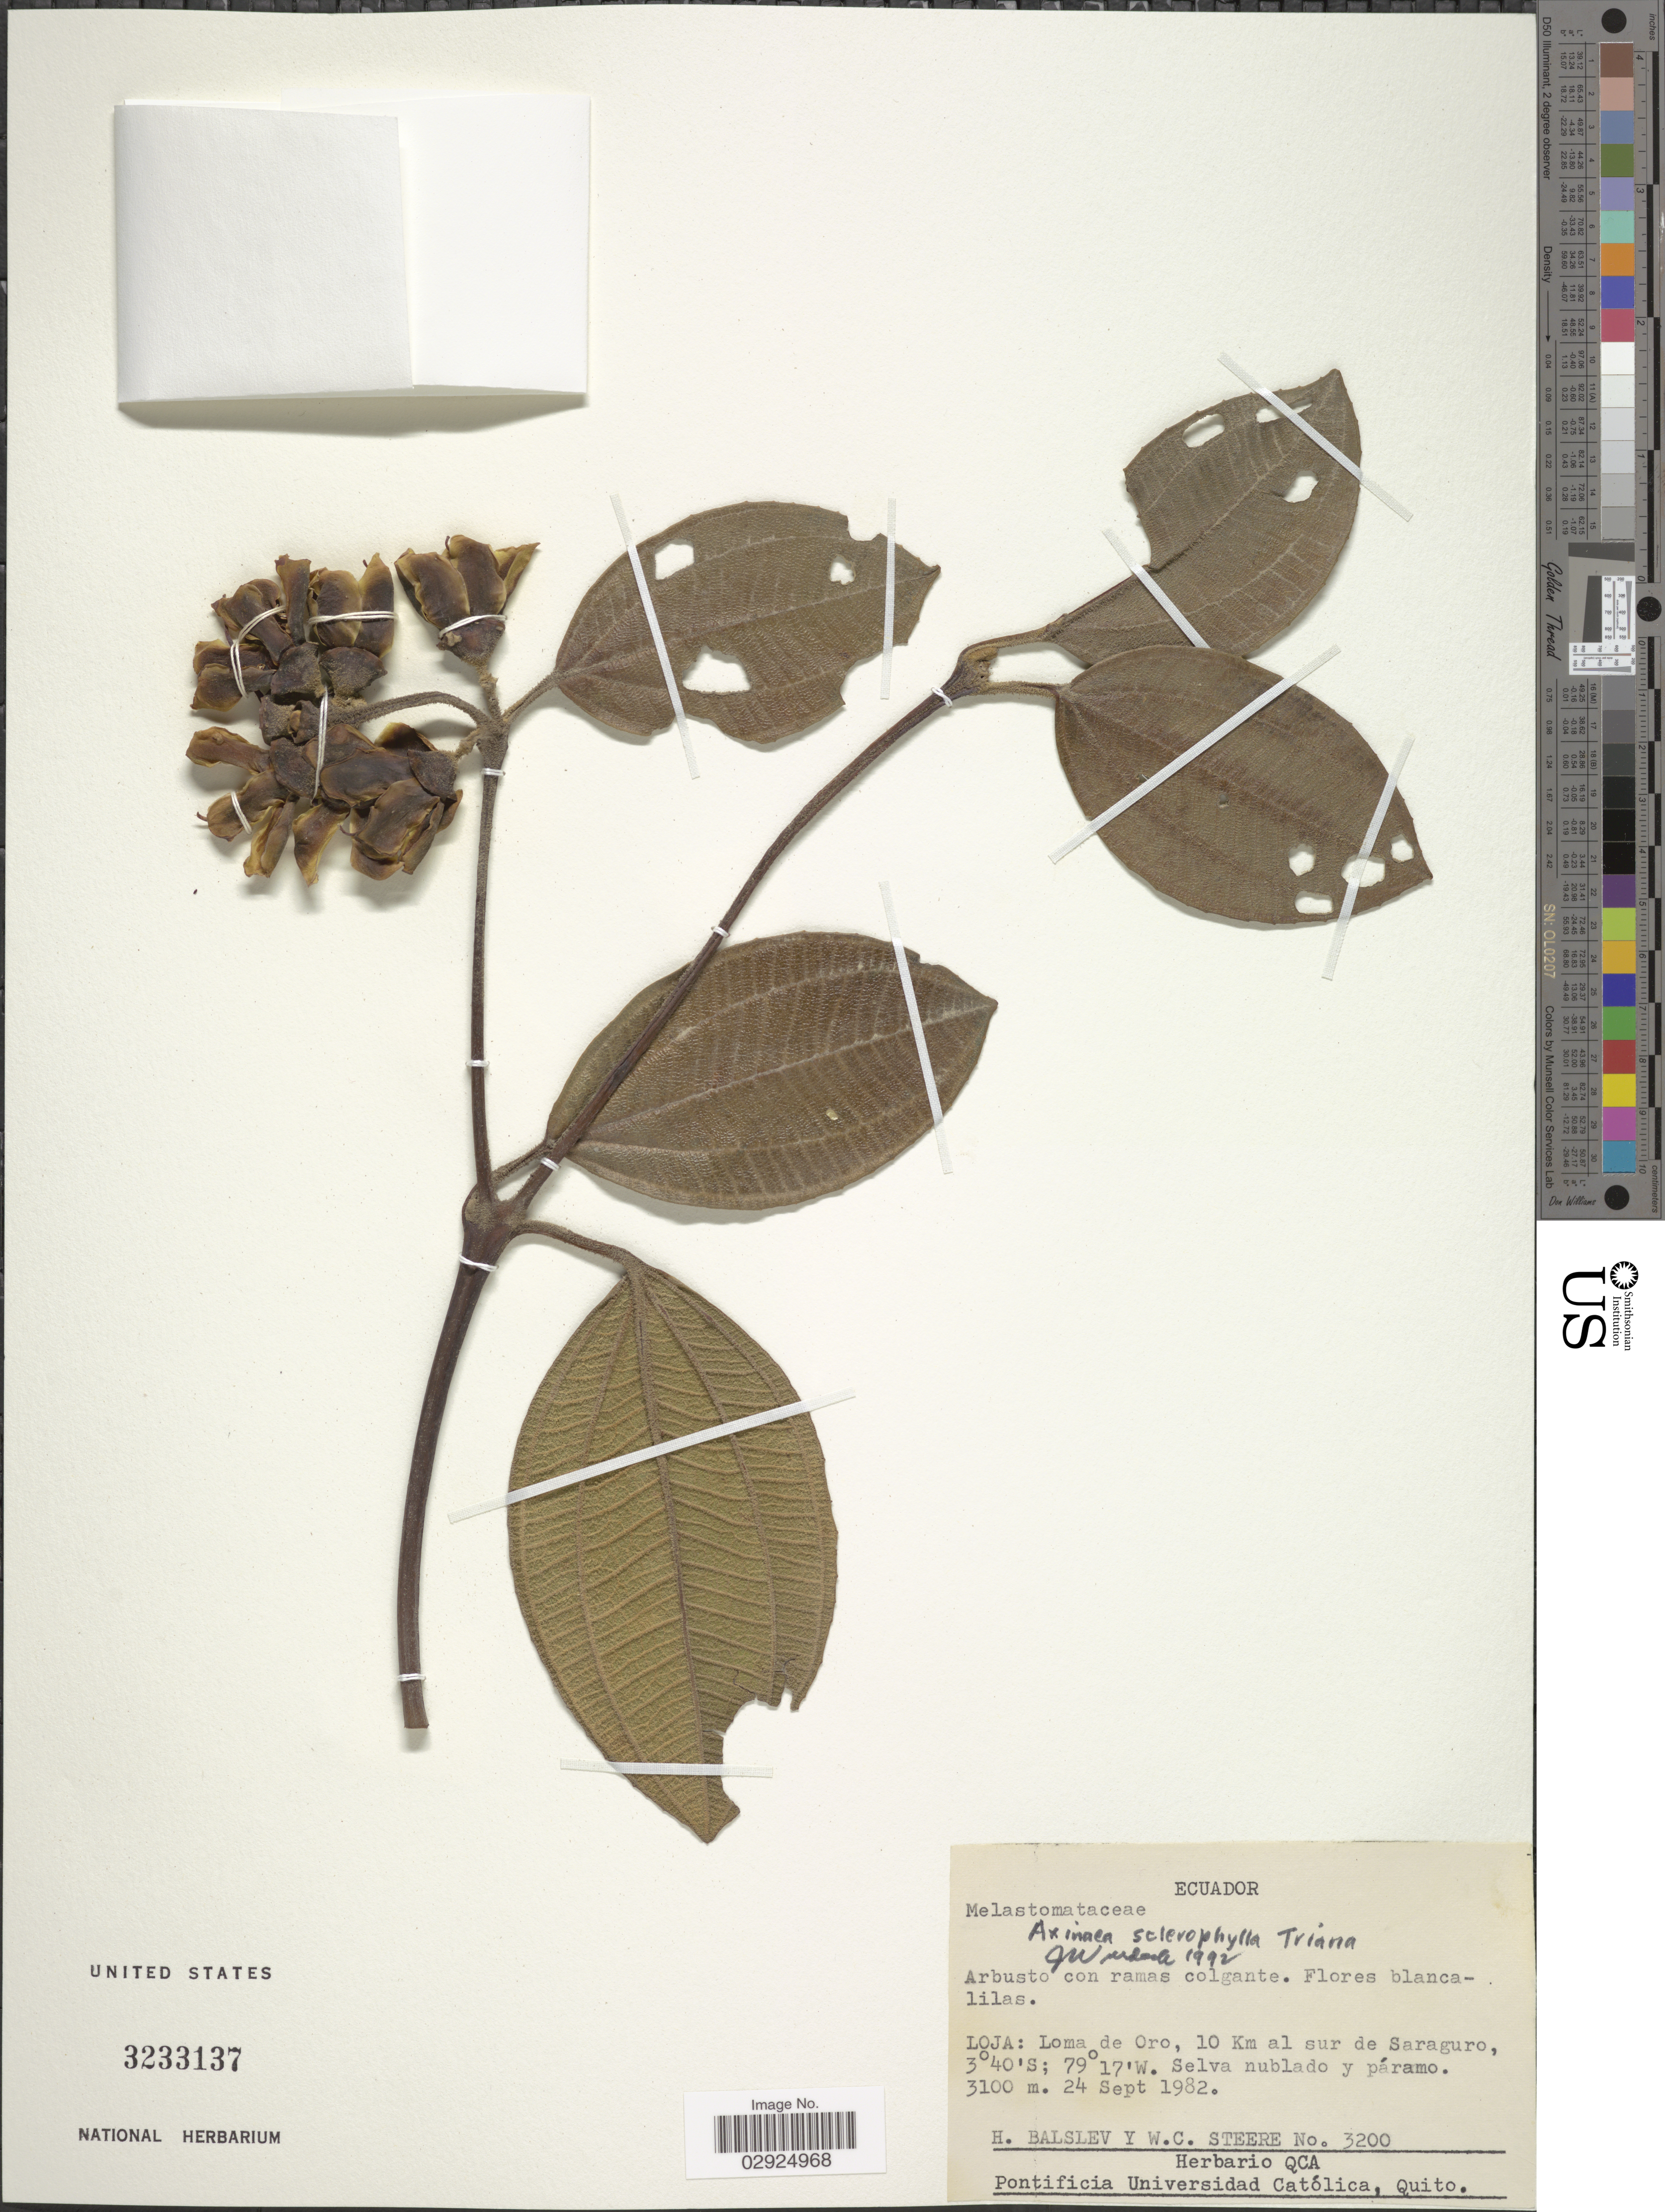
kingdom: Plantae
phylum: Tracheophyta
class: Magnoliopsida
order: Myrtales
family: Melastomataceae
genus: Axinaea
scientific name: Axinaea sclerophylla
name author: Triana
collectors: H. Balslev & W. C. Steere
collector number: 3200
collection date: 1982-09-24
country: Ecuador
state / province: Loja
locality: Loja: Loma de Oro, 10 Km al sur de Saraguro.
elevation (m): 3100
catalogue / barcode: US 3233137